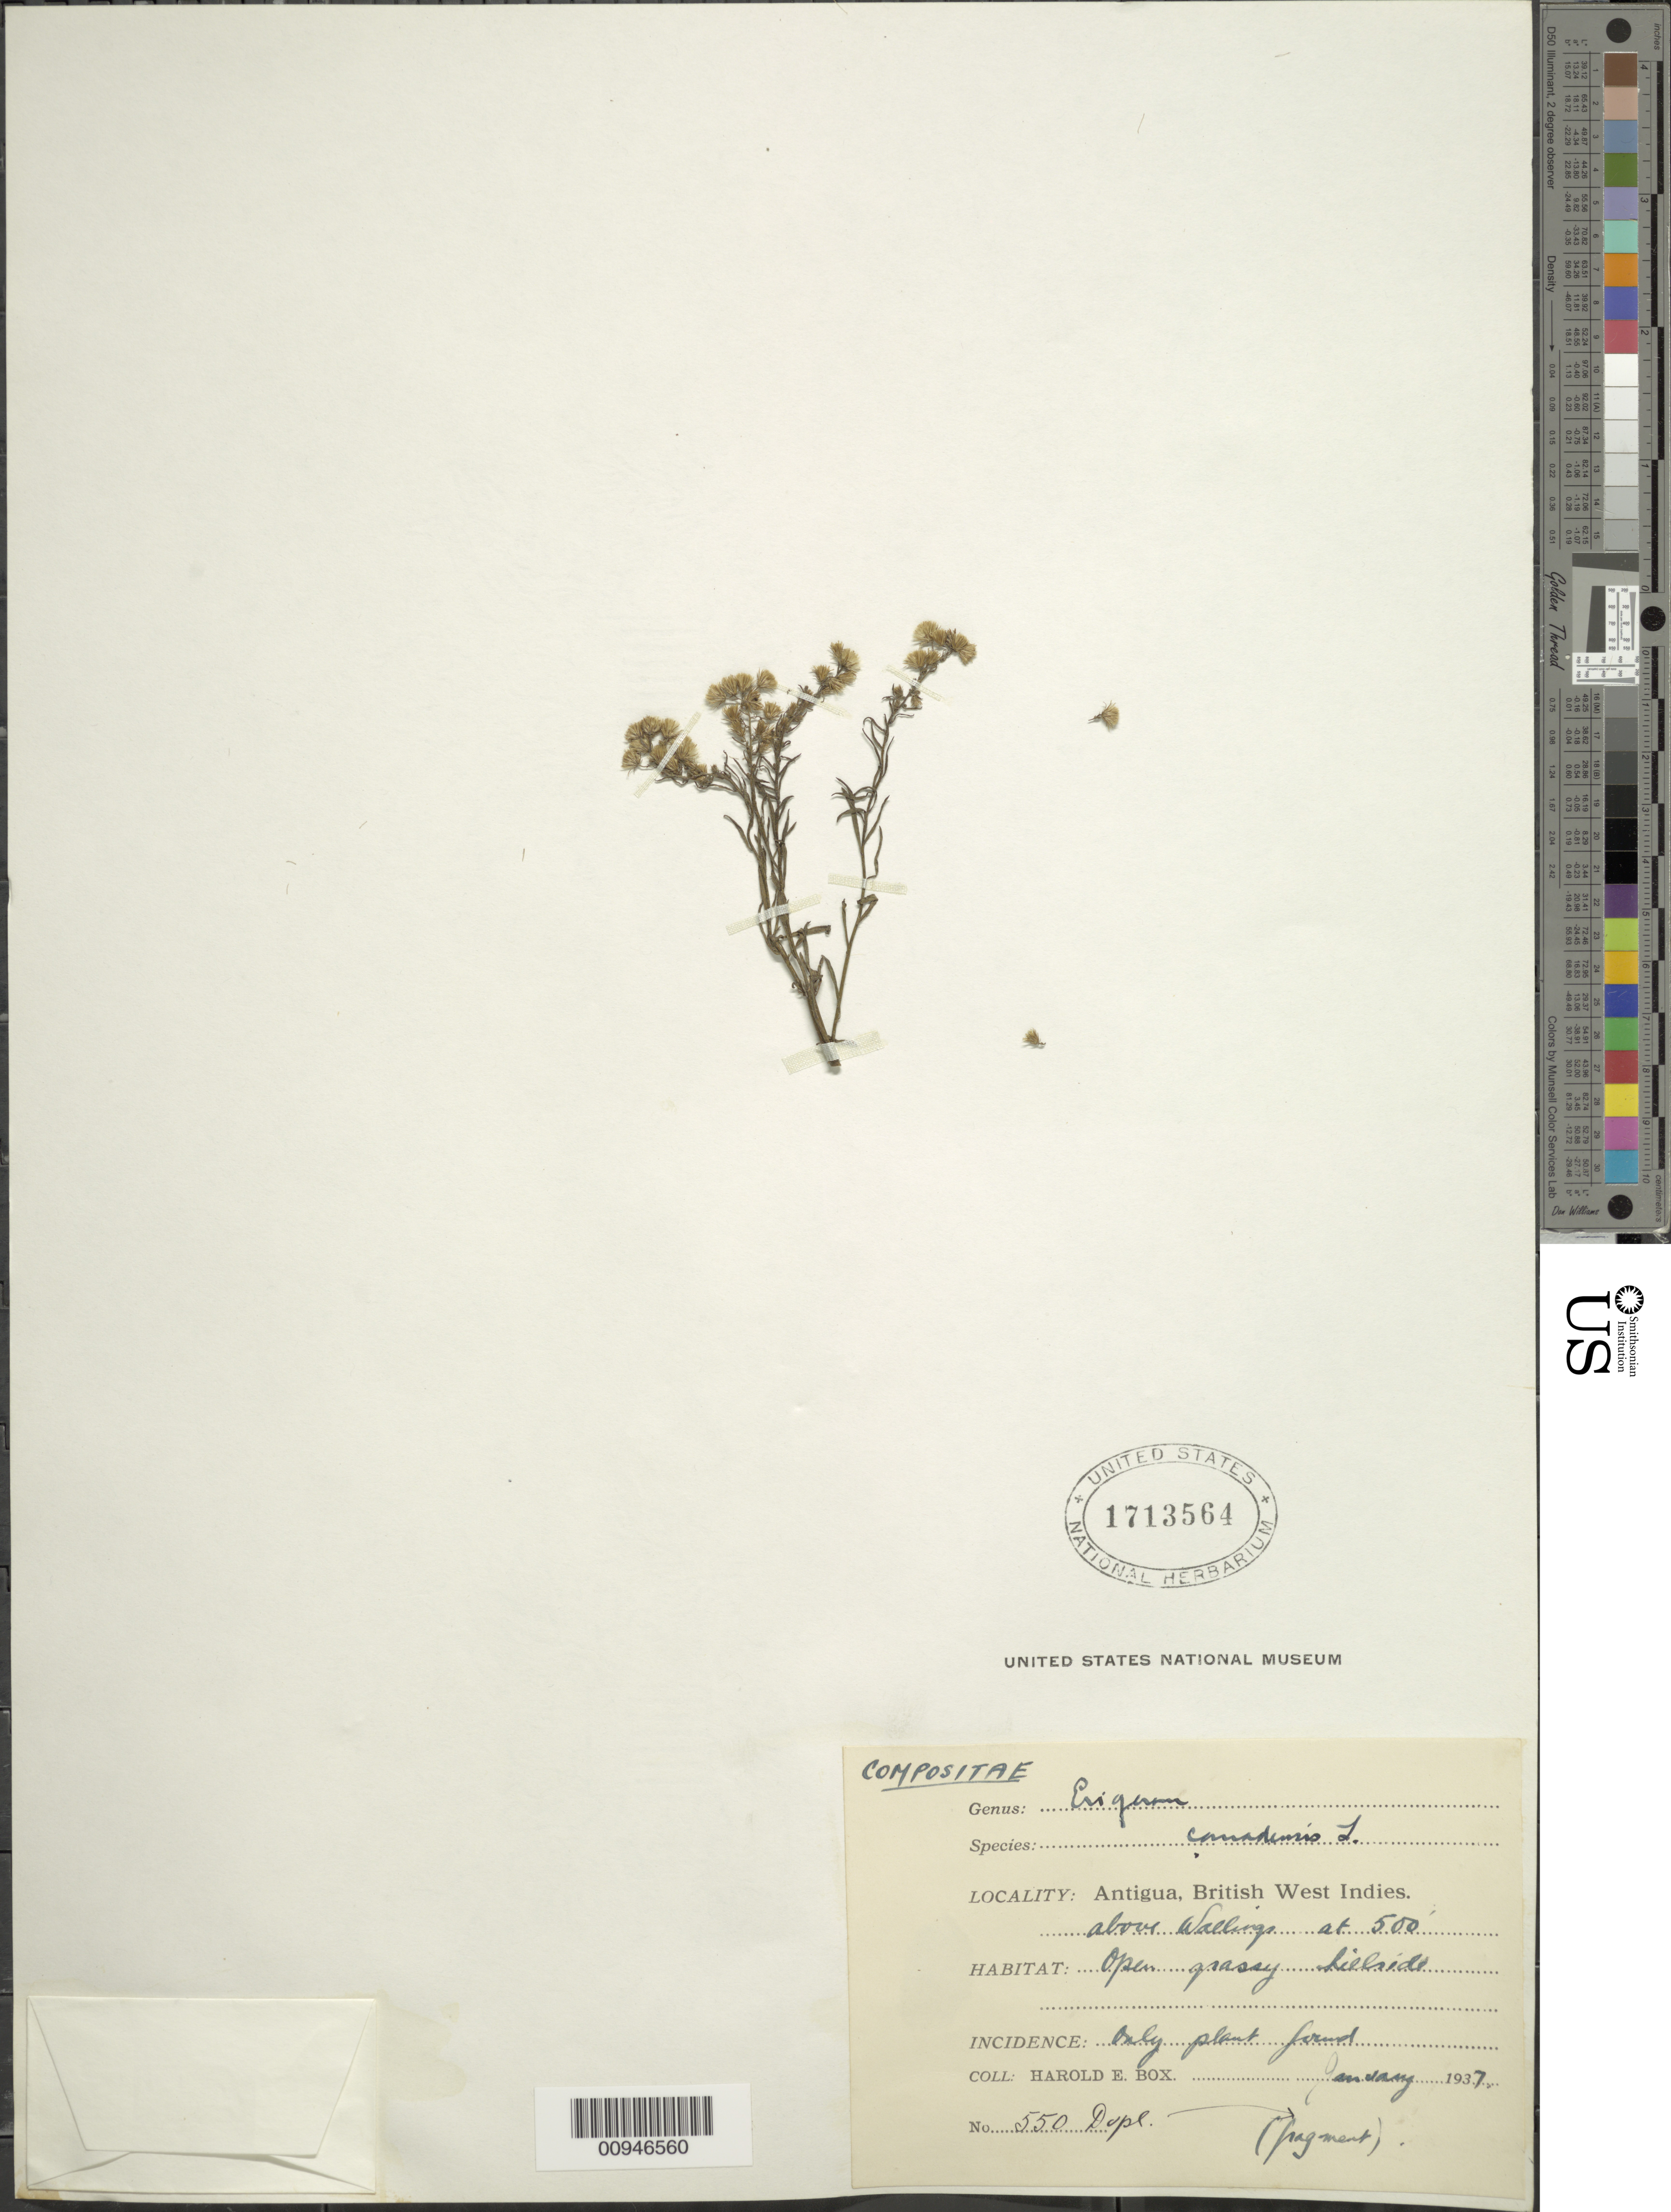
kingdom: Plantae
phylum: Tracheophyta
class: Magnoliopsida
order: Asterales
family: Asteraceae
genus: Conyza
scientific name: Conyza canadensis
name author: (L.) Cronq.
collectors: H. E. Box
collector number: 550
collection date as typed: Jan 1937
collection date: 1937-01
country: Antigua and Barbuda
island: Leeward Is.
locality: Above Wallings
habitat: Open grassy hillside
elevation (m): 500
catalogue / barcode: US 1713564